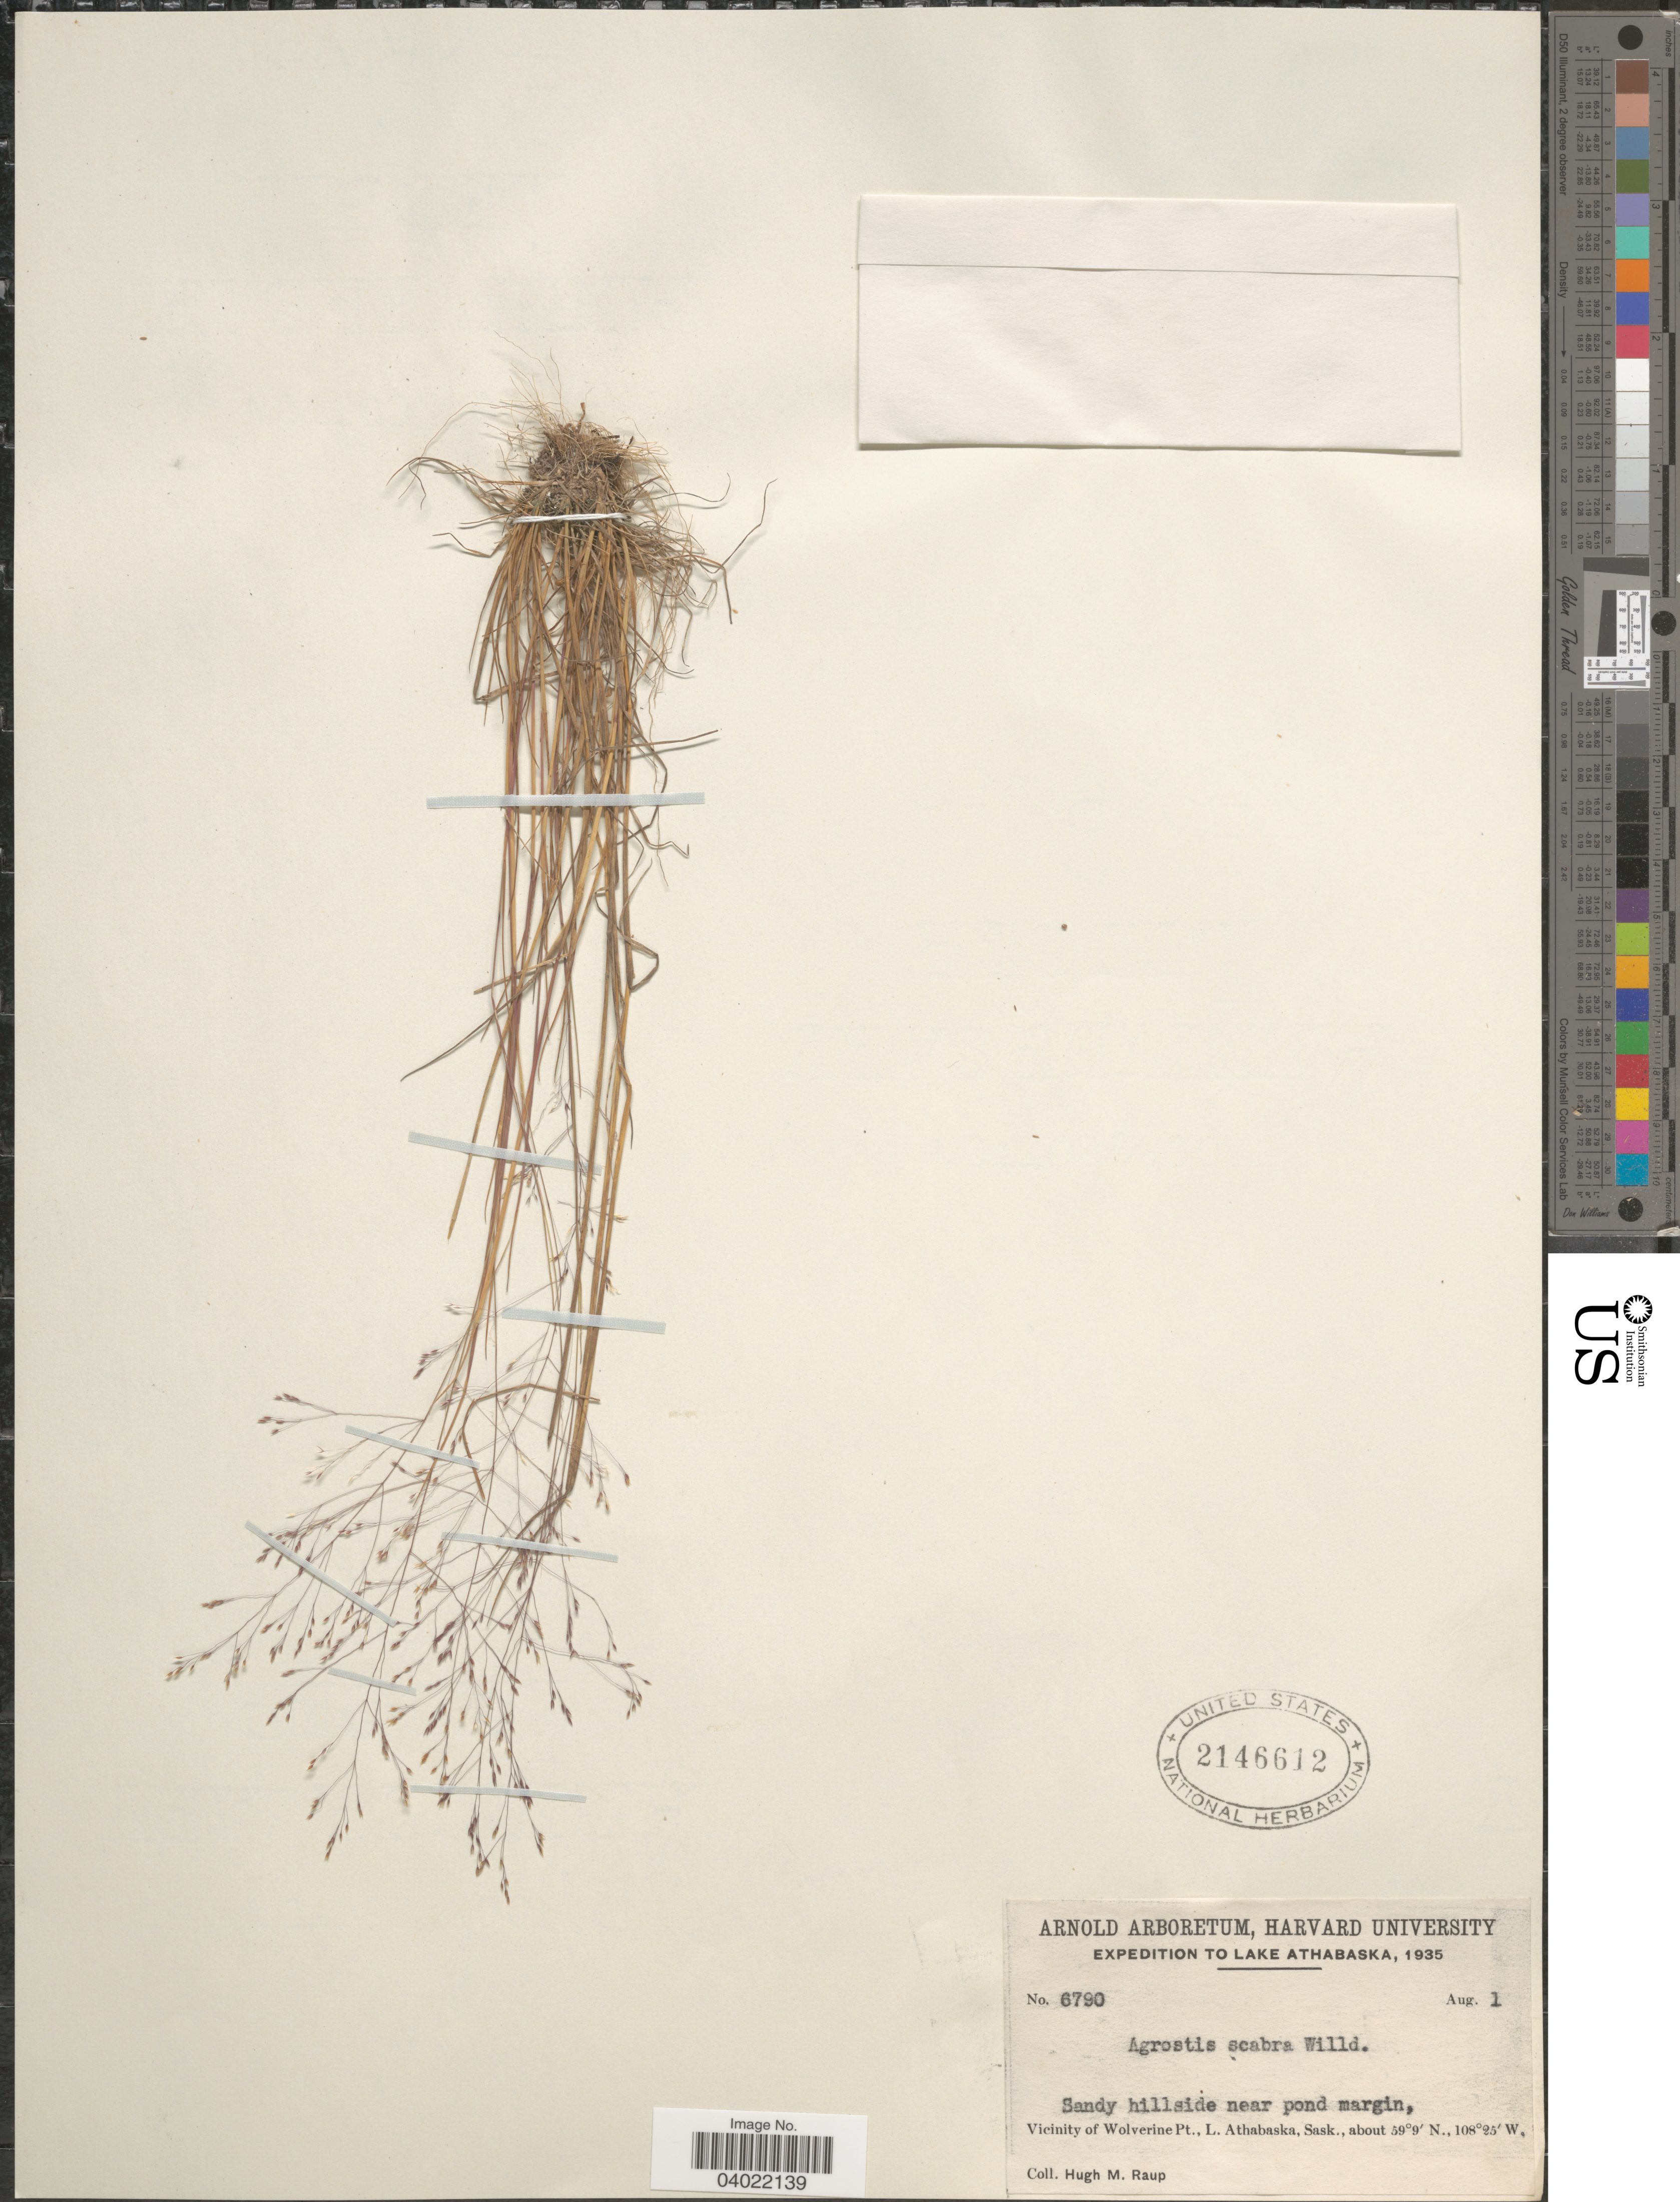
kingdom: Plantae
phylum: Tracheophyta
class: Liliopsida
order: Poales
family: Poaceae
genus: Agrostis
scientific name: Agrostis scabra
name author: Willd.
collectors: H. Raup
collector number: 6790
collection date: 1935-08-01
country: Canada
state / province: Saskatchewan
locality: Lake Athabaska. Sandy hillside near pond margin. Vicinity of Wolverine Pt., L. Athabaska.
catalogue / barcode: US 2146612